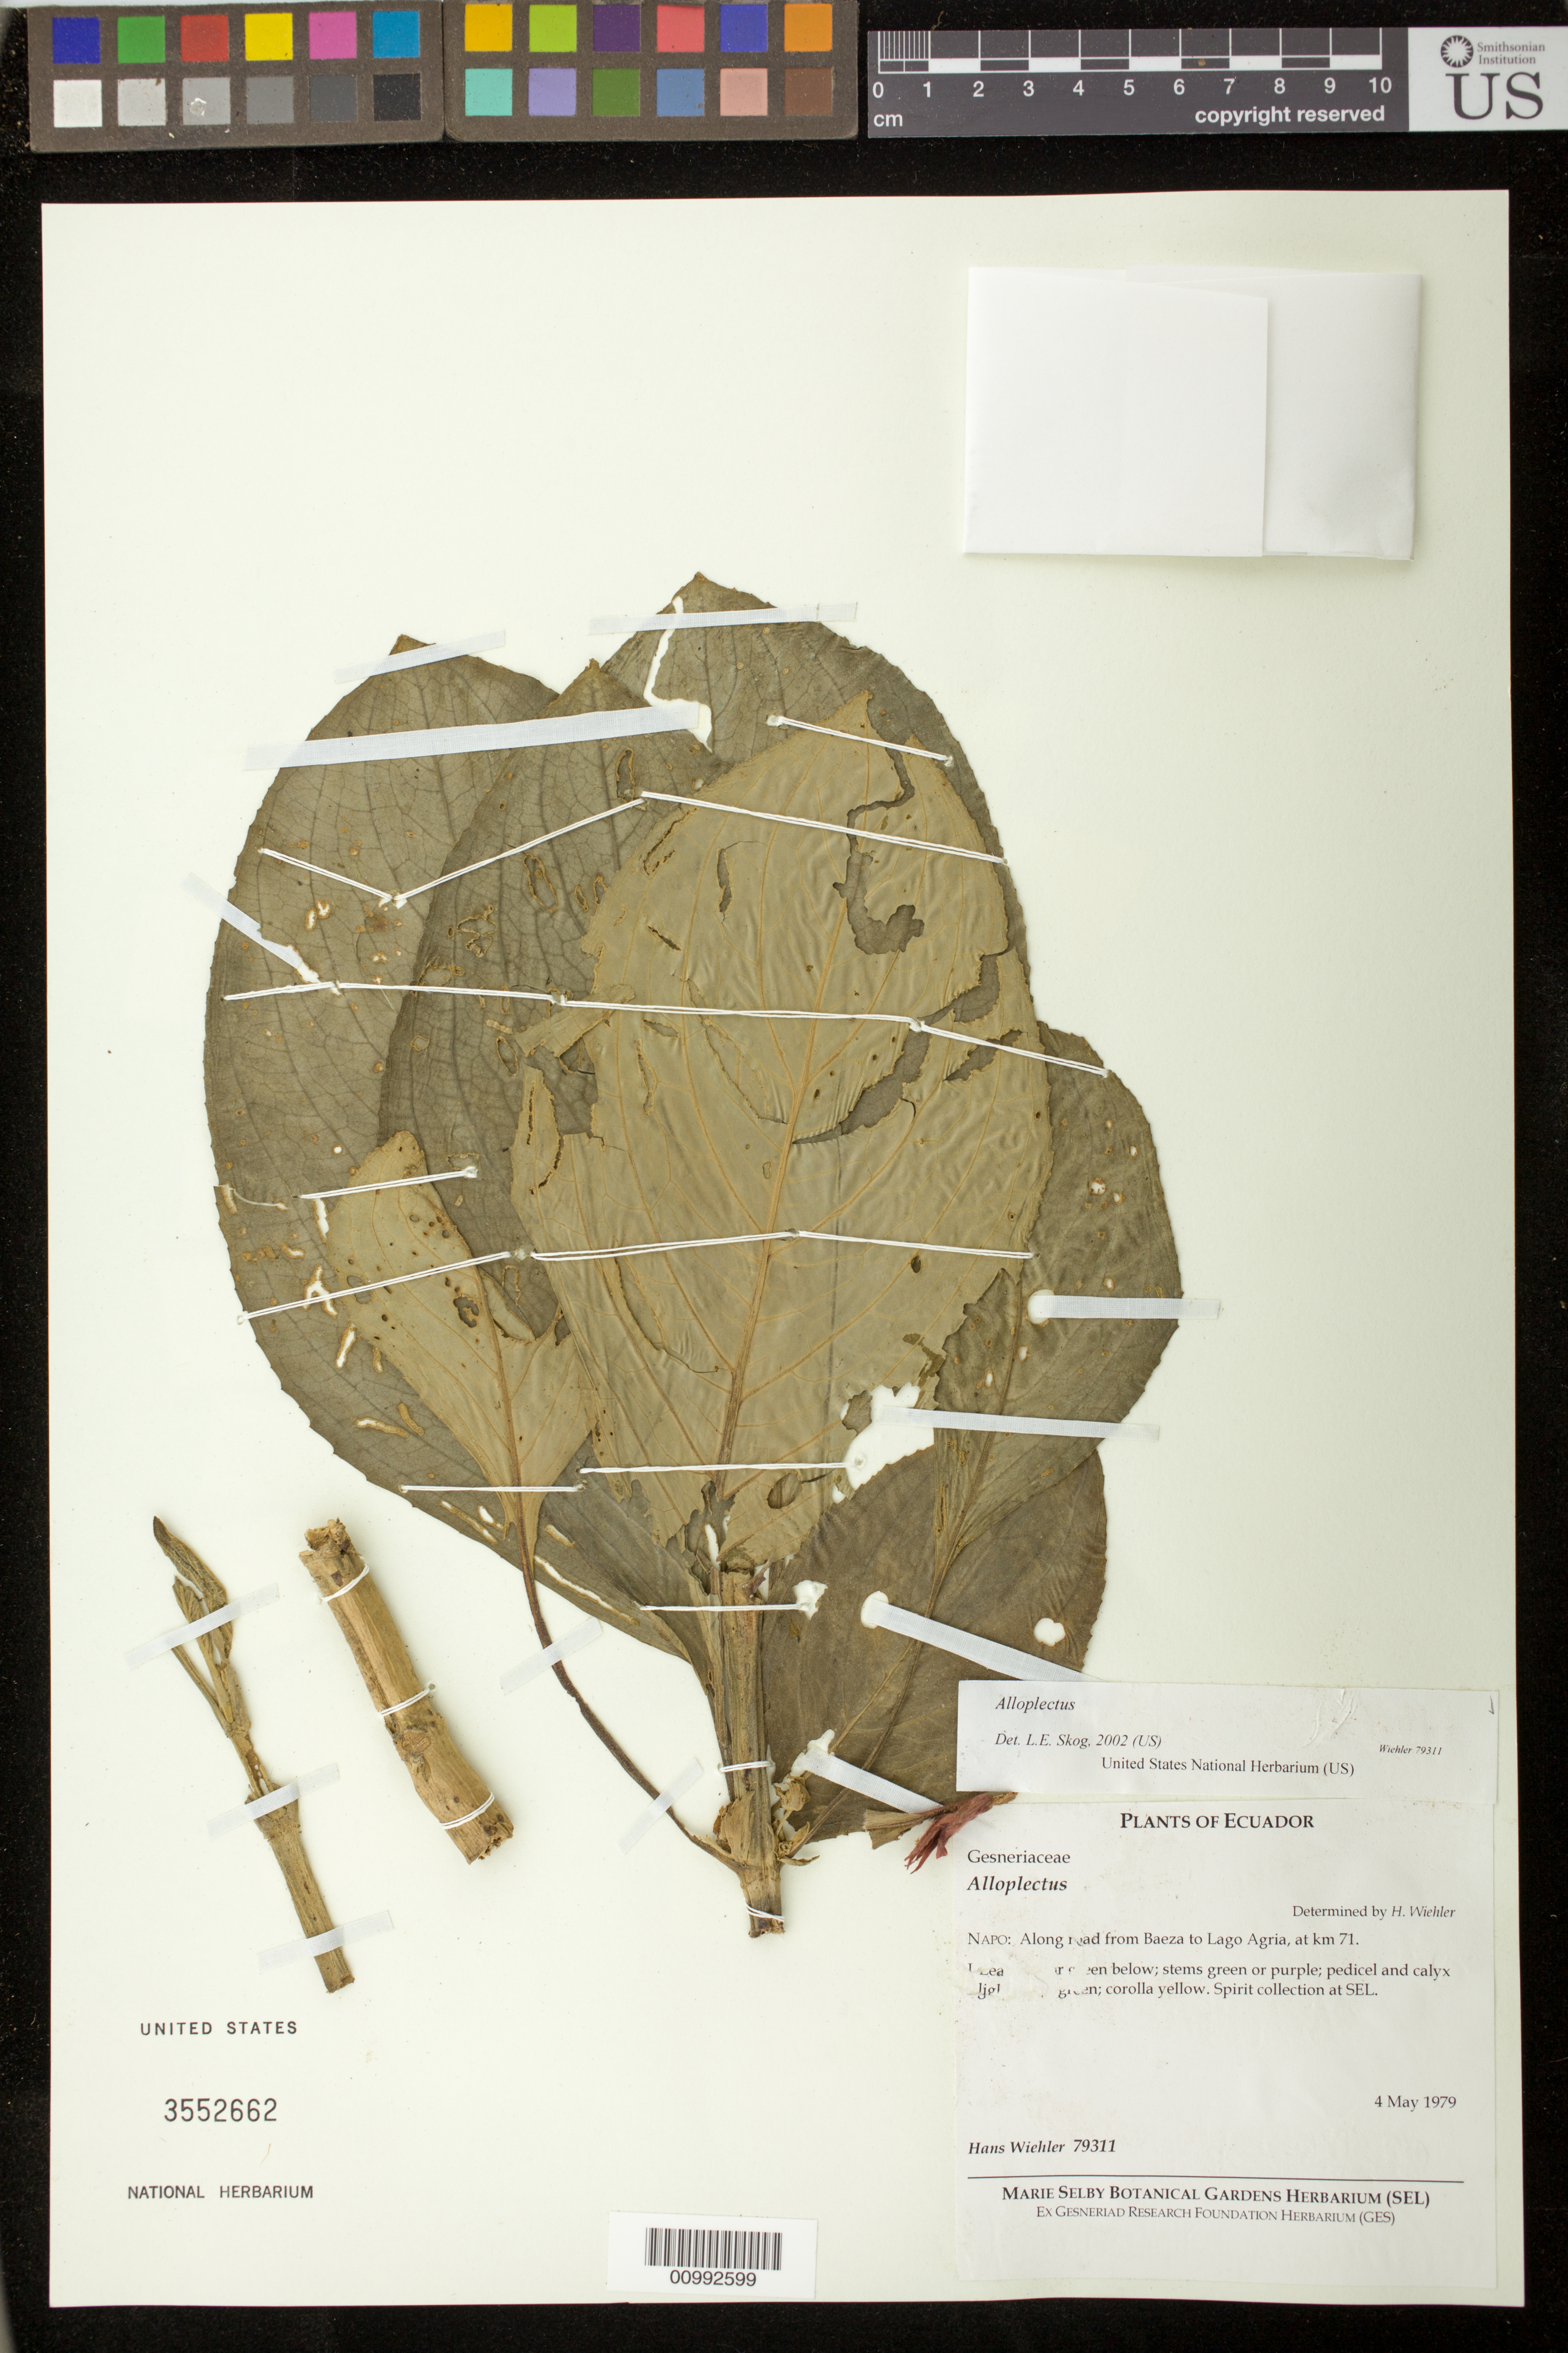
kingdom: Plantae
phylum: Tracheophyta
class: Magnoliopsida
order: Lamiales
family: Gesneriaceae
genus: Alloplectus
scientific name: Alloplectus sp.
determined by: Skog, Laurence E.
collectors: H. J. Wiehler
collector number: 79311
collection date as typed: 04 May 1979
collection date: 1979-05-04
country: Ecuador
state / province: Napo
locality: Napo: along road from Baeza to Lago Agria, at km 71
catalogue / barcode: US 3552662